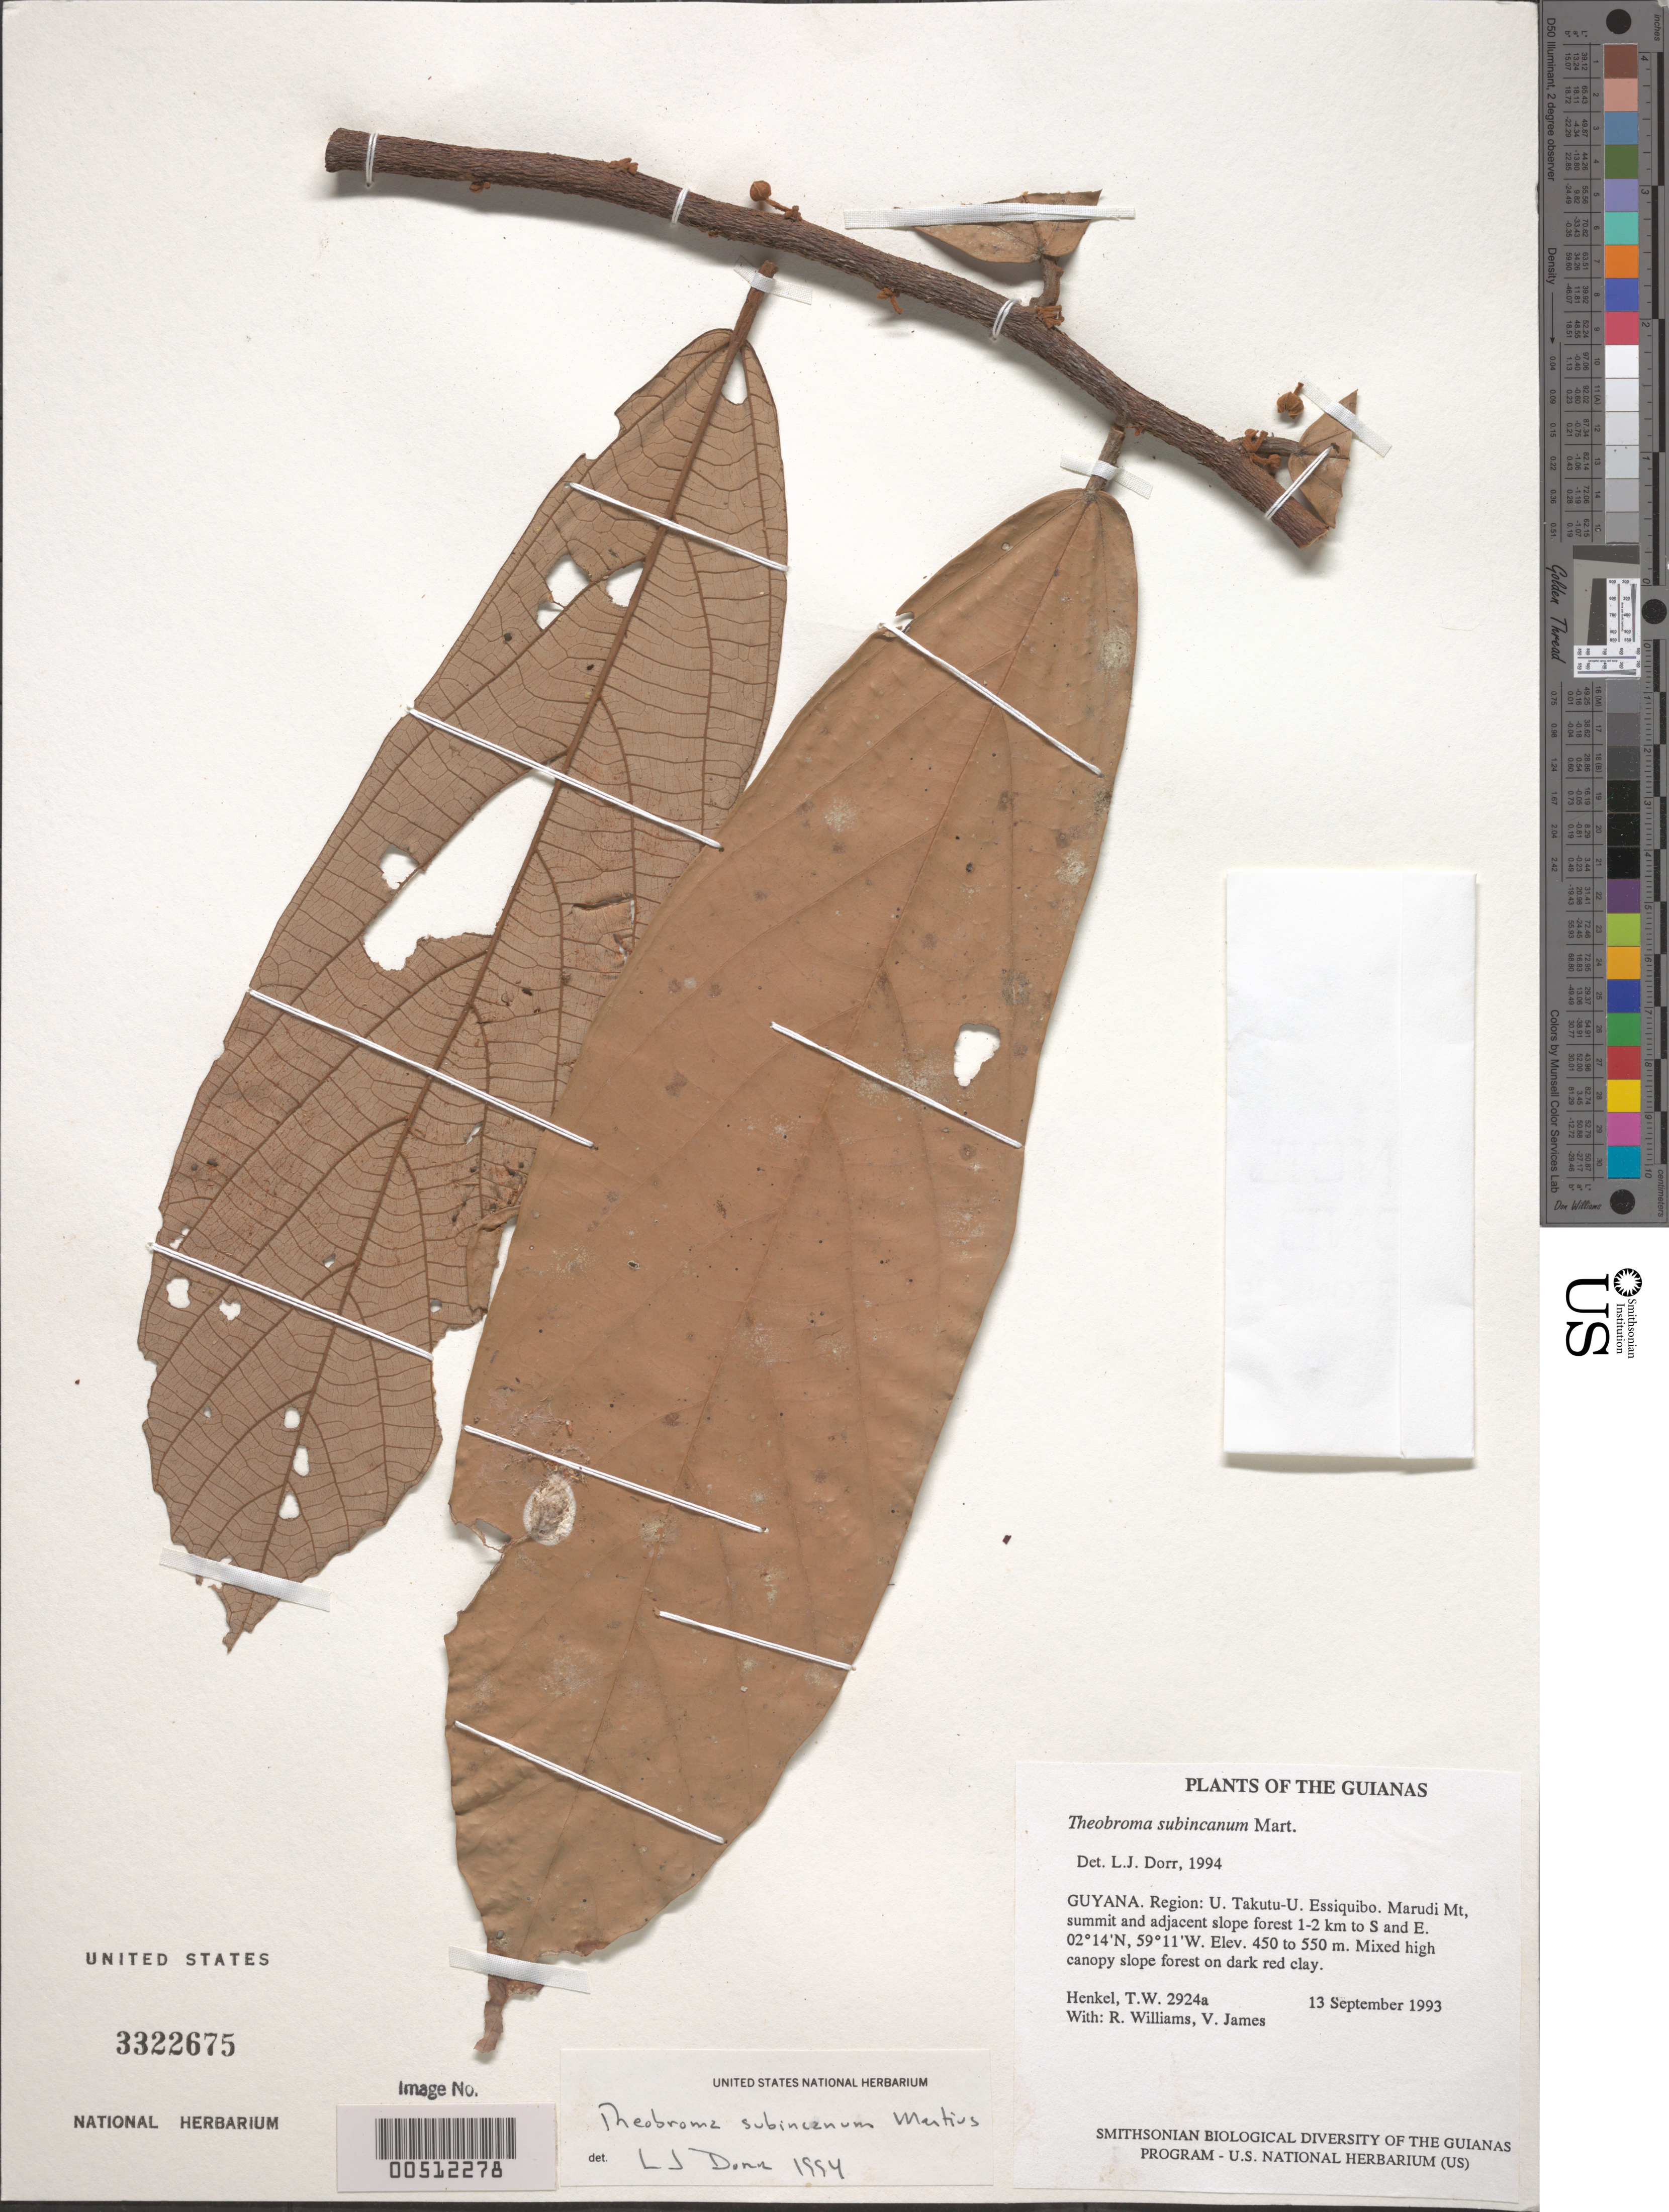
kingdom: Plantae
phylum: Tracheophyta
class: Magnoliopsida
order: Malvales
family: Malvaceae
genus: Theobroma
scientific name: Theobroma subincanum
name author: Mart.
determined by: Dorr, L. J., (BOT), Smithsonian Institution - National Museum of Natural History (UNITED STATES)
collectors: T. Henkel, R. Williams & V. James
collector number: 2924 a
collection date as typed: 13 September 1993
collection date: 1993-09-13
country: Guyana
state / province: U. Takutu-U. Essequibo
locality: Marudi Mt, summit and adjacent slope forest 1-2 km to S and E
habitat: Mixed high canopy slope forest on dark red clay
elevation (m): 450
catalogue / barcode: US 3322675